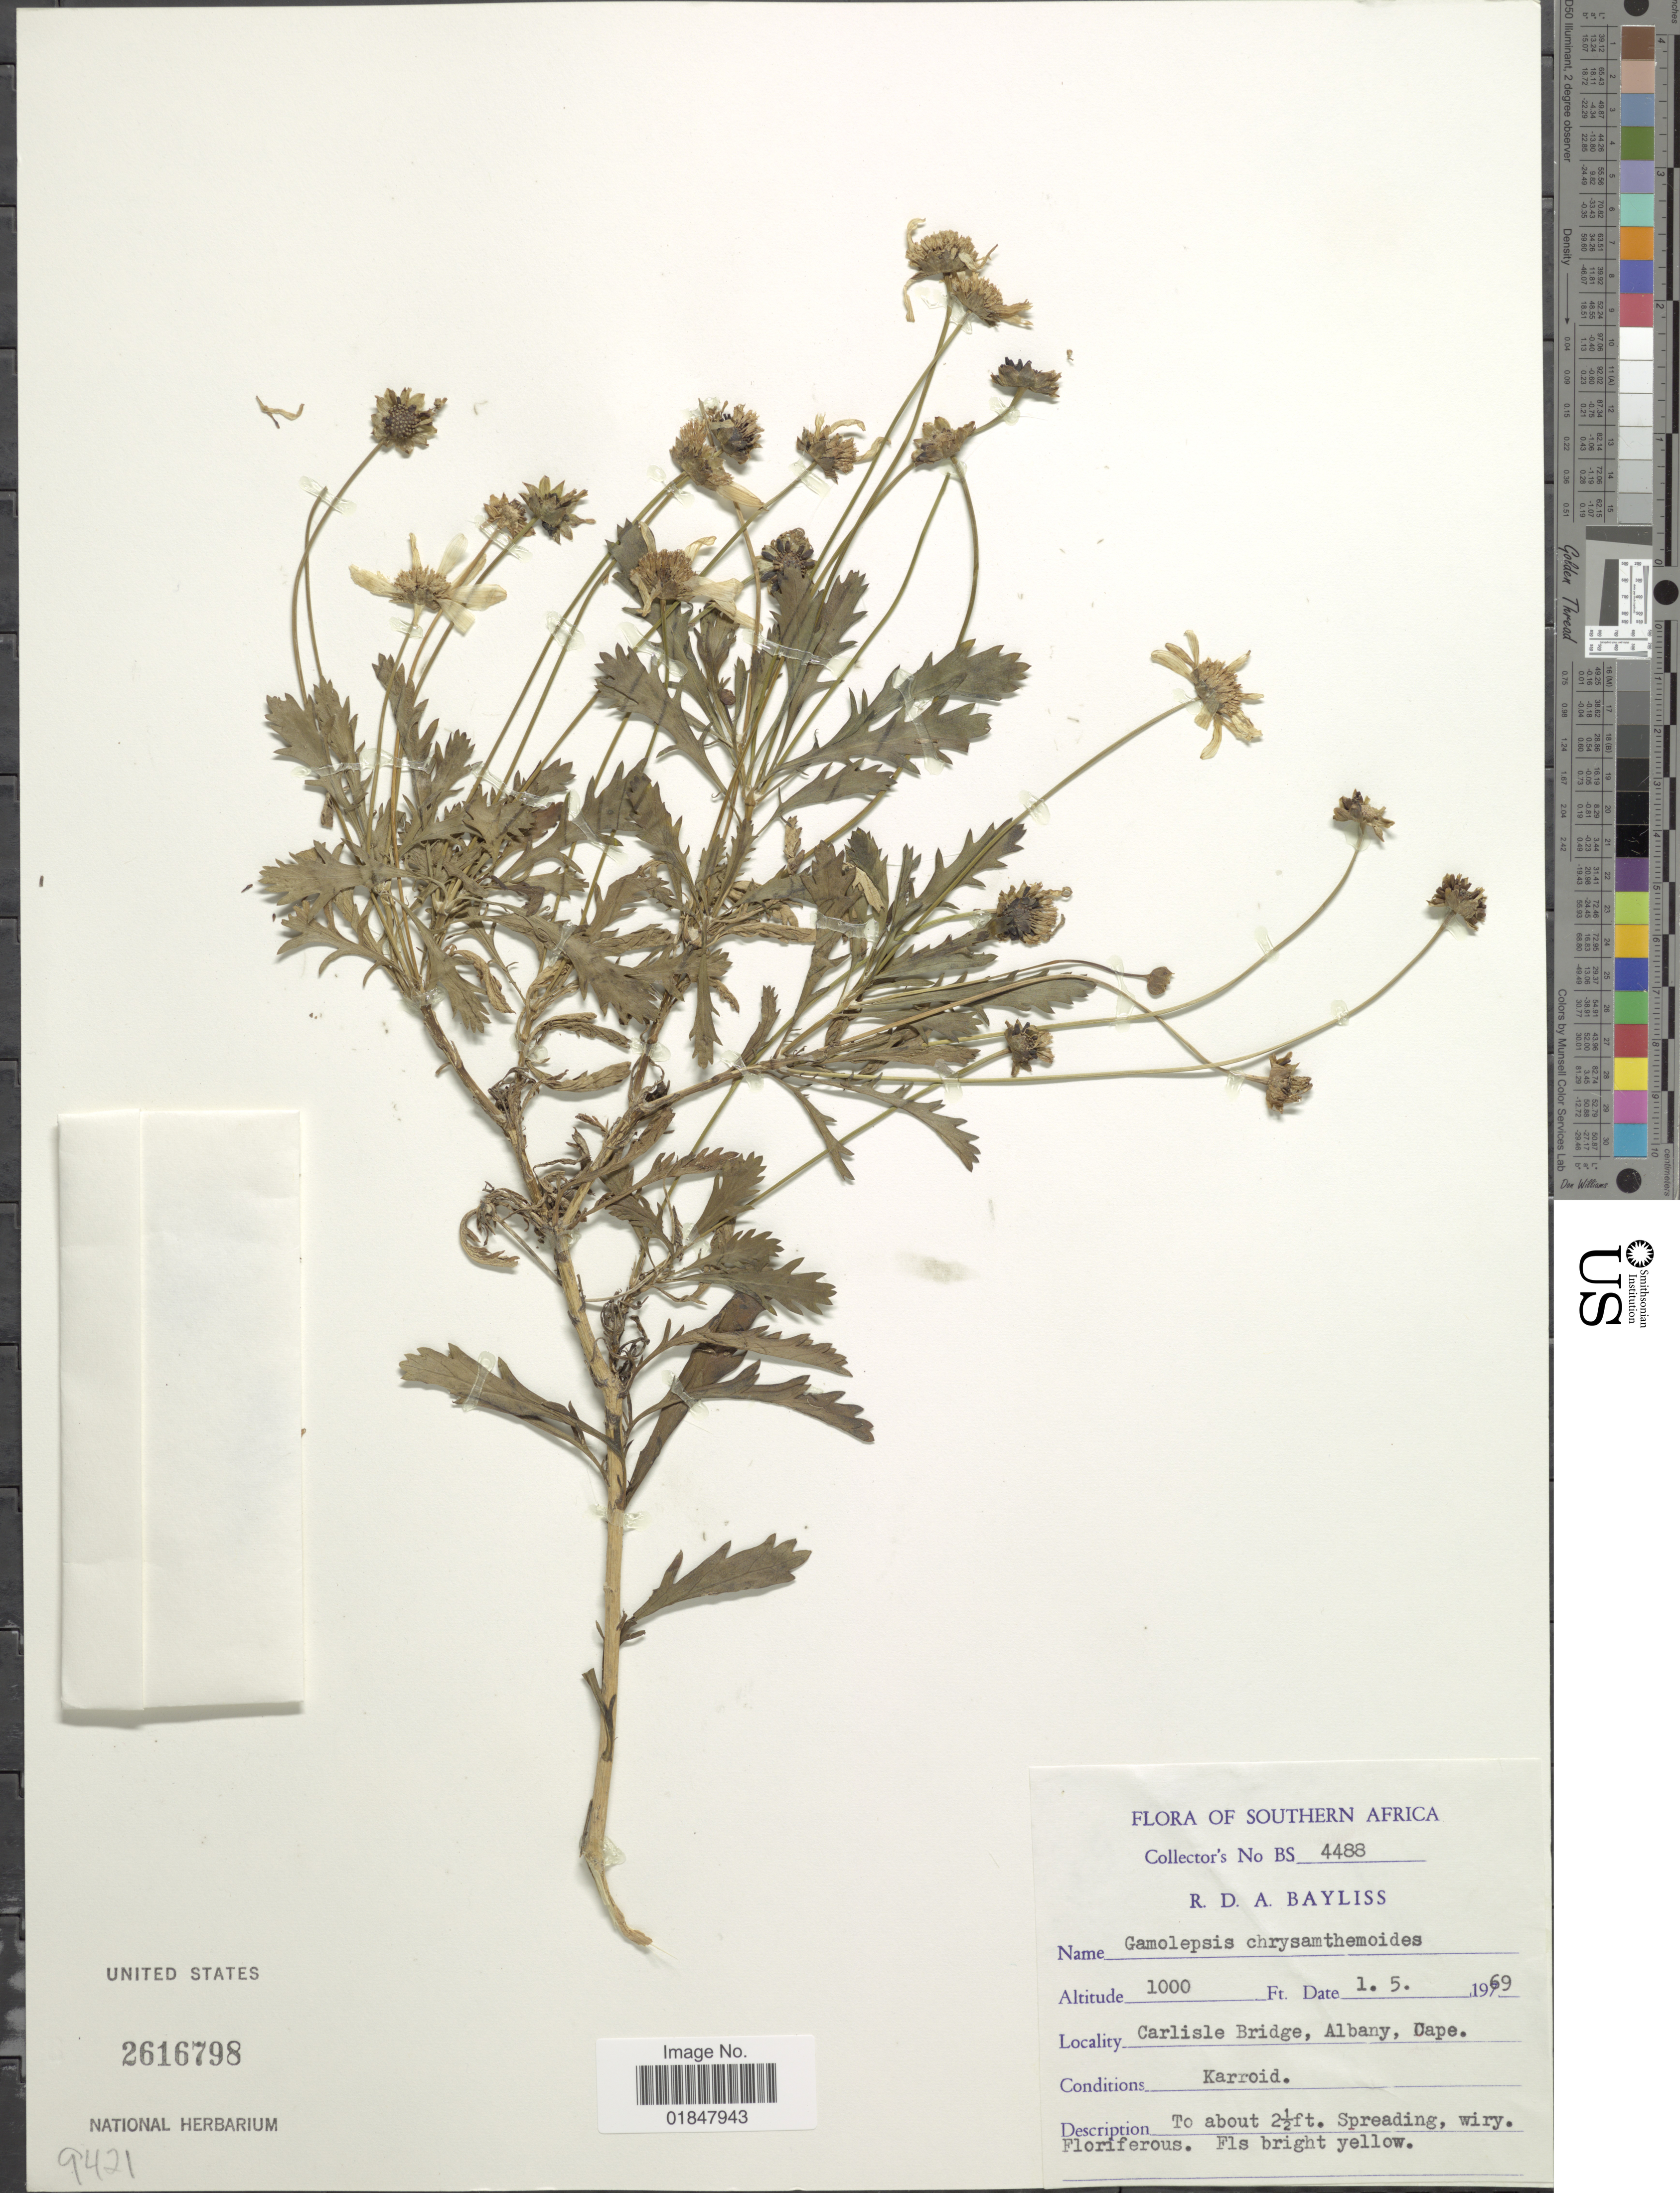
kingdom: Plantae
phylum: Tracheophyta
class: Magnoliopsida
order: Asterales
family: Asteraceae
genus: Steirodiscus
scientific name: Steirodiscus chrysanthemoides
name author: DC.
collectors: R. Bayliss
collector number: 4488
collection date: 1969-05-01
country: South Africa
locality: Carlisle Bridge, Albany, Cape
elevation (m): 305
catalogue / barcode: US 2616798